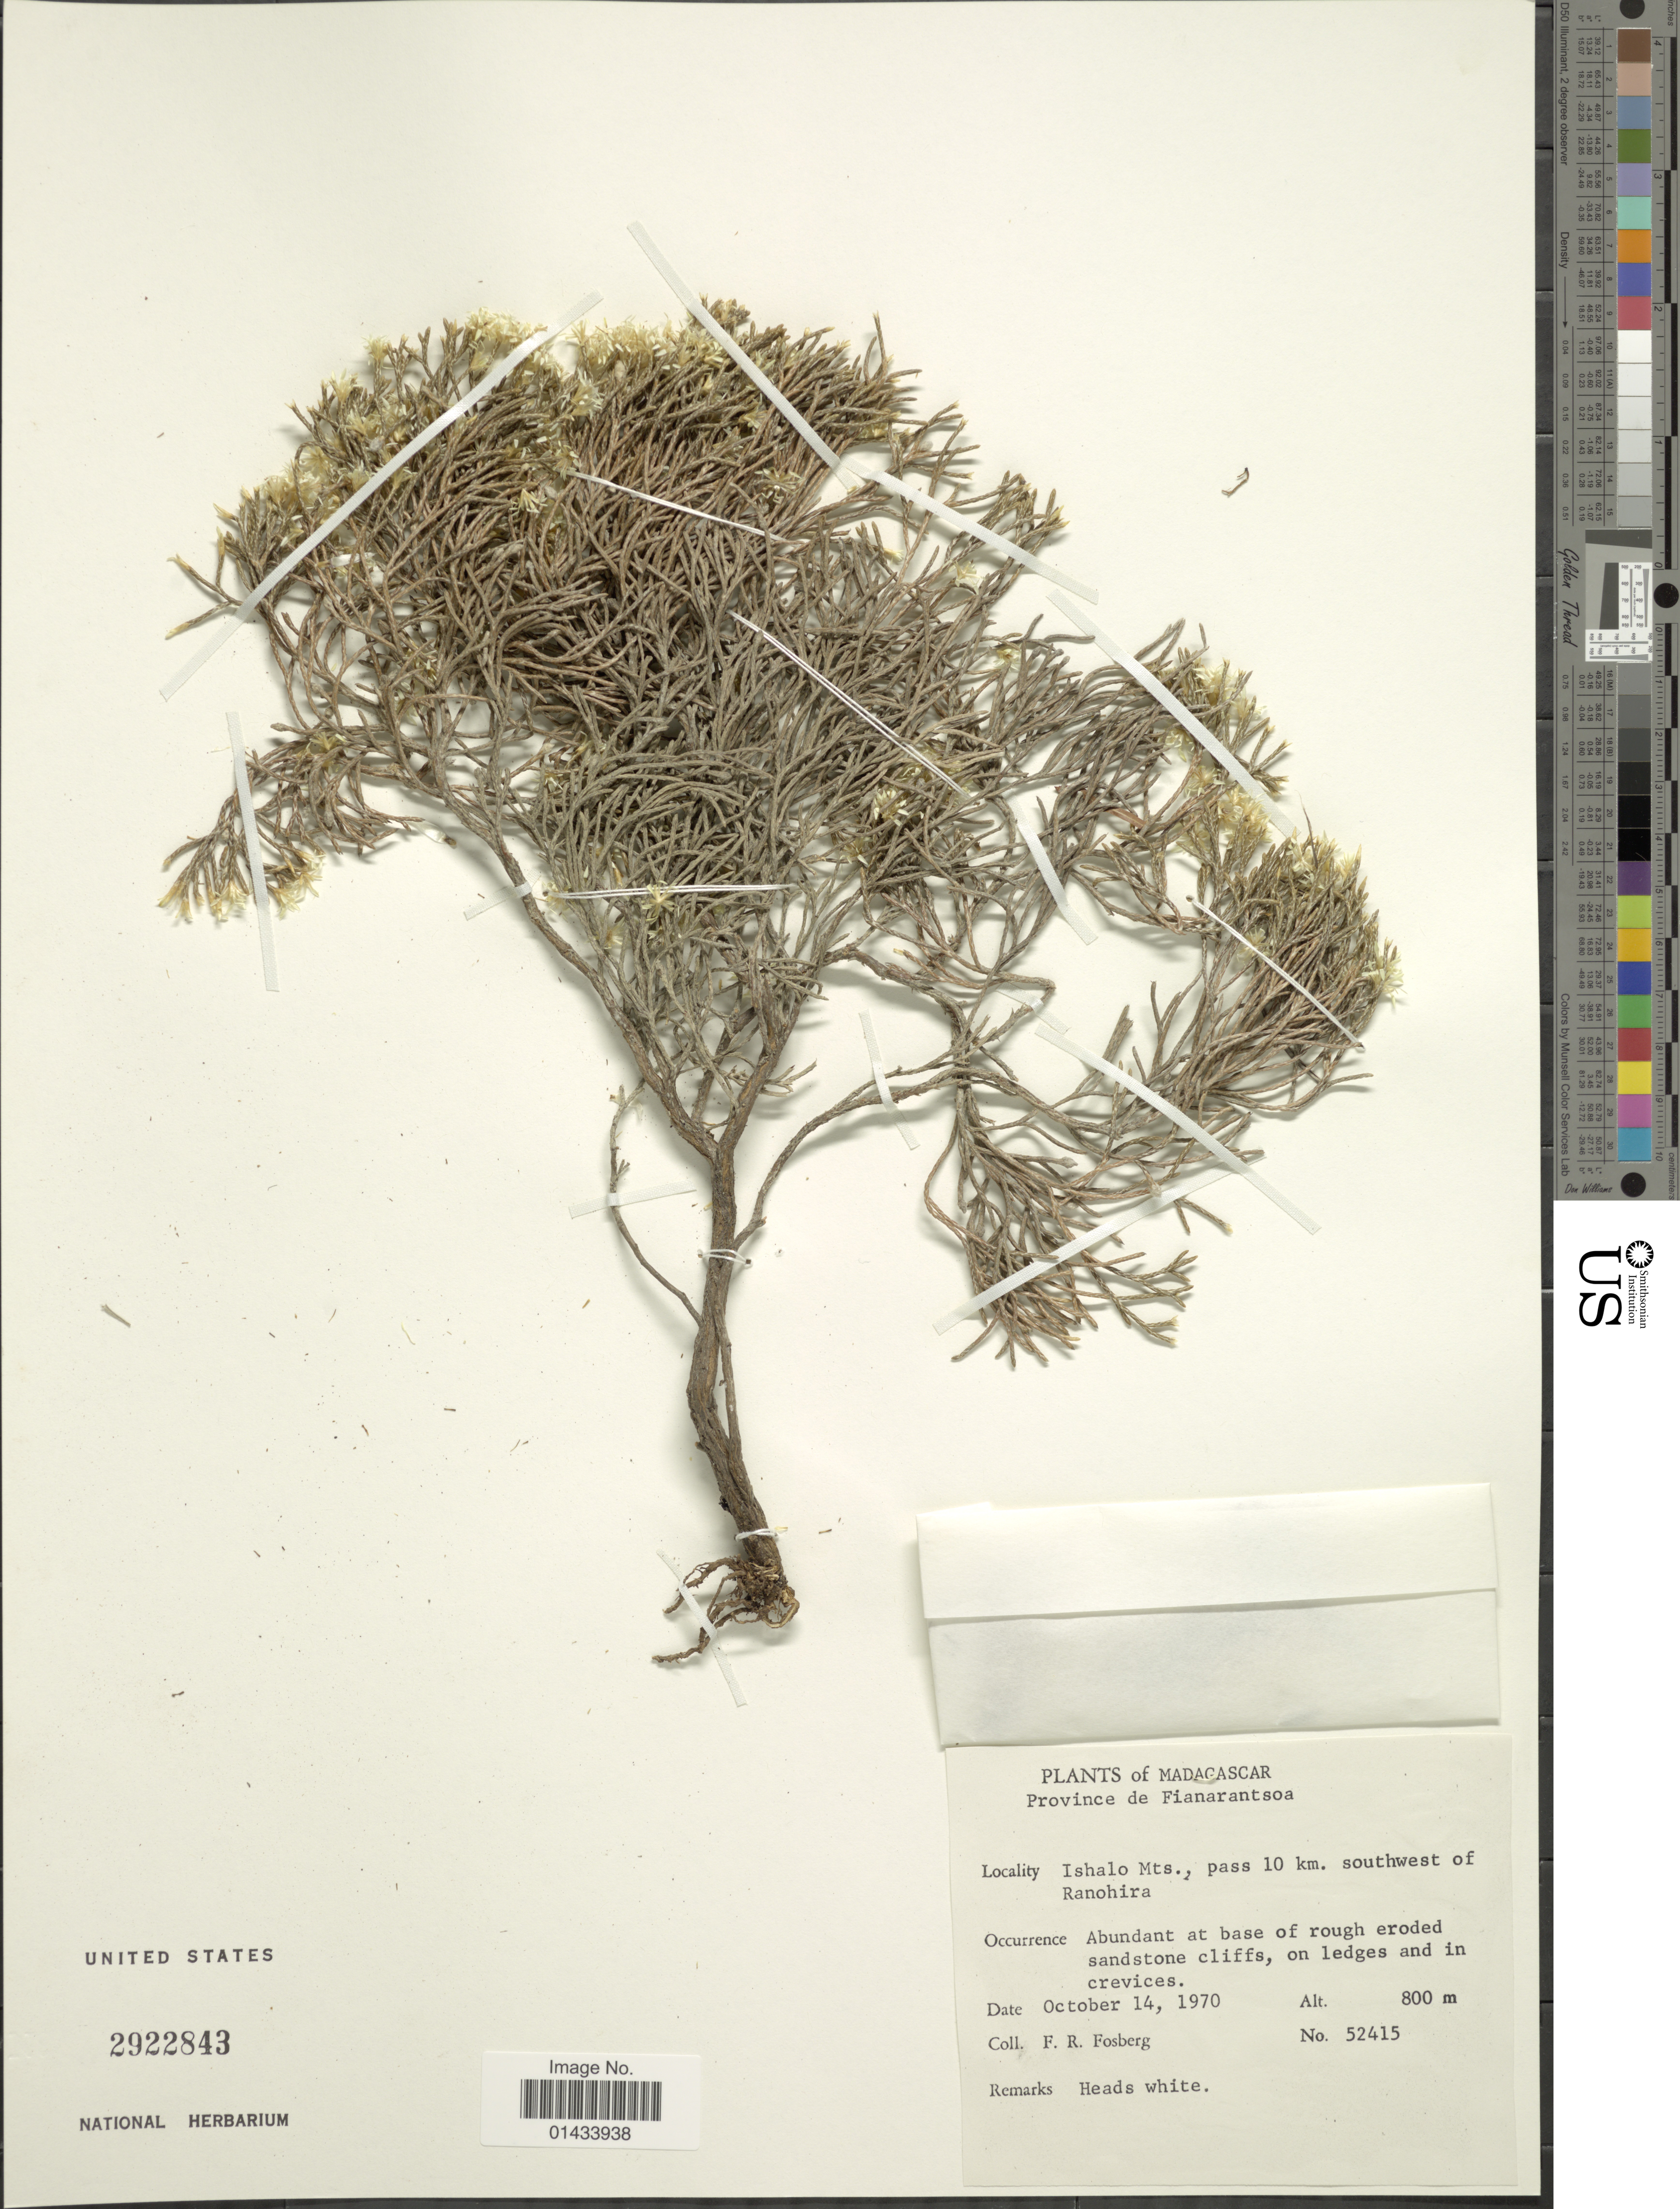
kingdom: Plantae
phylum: Tracheophyta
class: Magnoliopsida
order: Asterales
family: Asteraceae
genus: Helichrysum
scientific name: Helichrysum sp.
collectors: F. R. Fosberg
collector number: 52415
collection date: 1970-10-14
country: Madagascar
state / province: Haute Matsiatra / Vatovavy Fitovinany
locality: Ishalo Mts., pass 10 km. southwest of Ranohira, abundant at base of rough eroded sandstone cliffs, on ledges and crivices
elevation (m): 800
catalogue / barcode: US 2922843